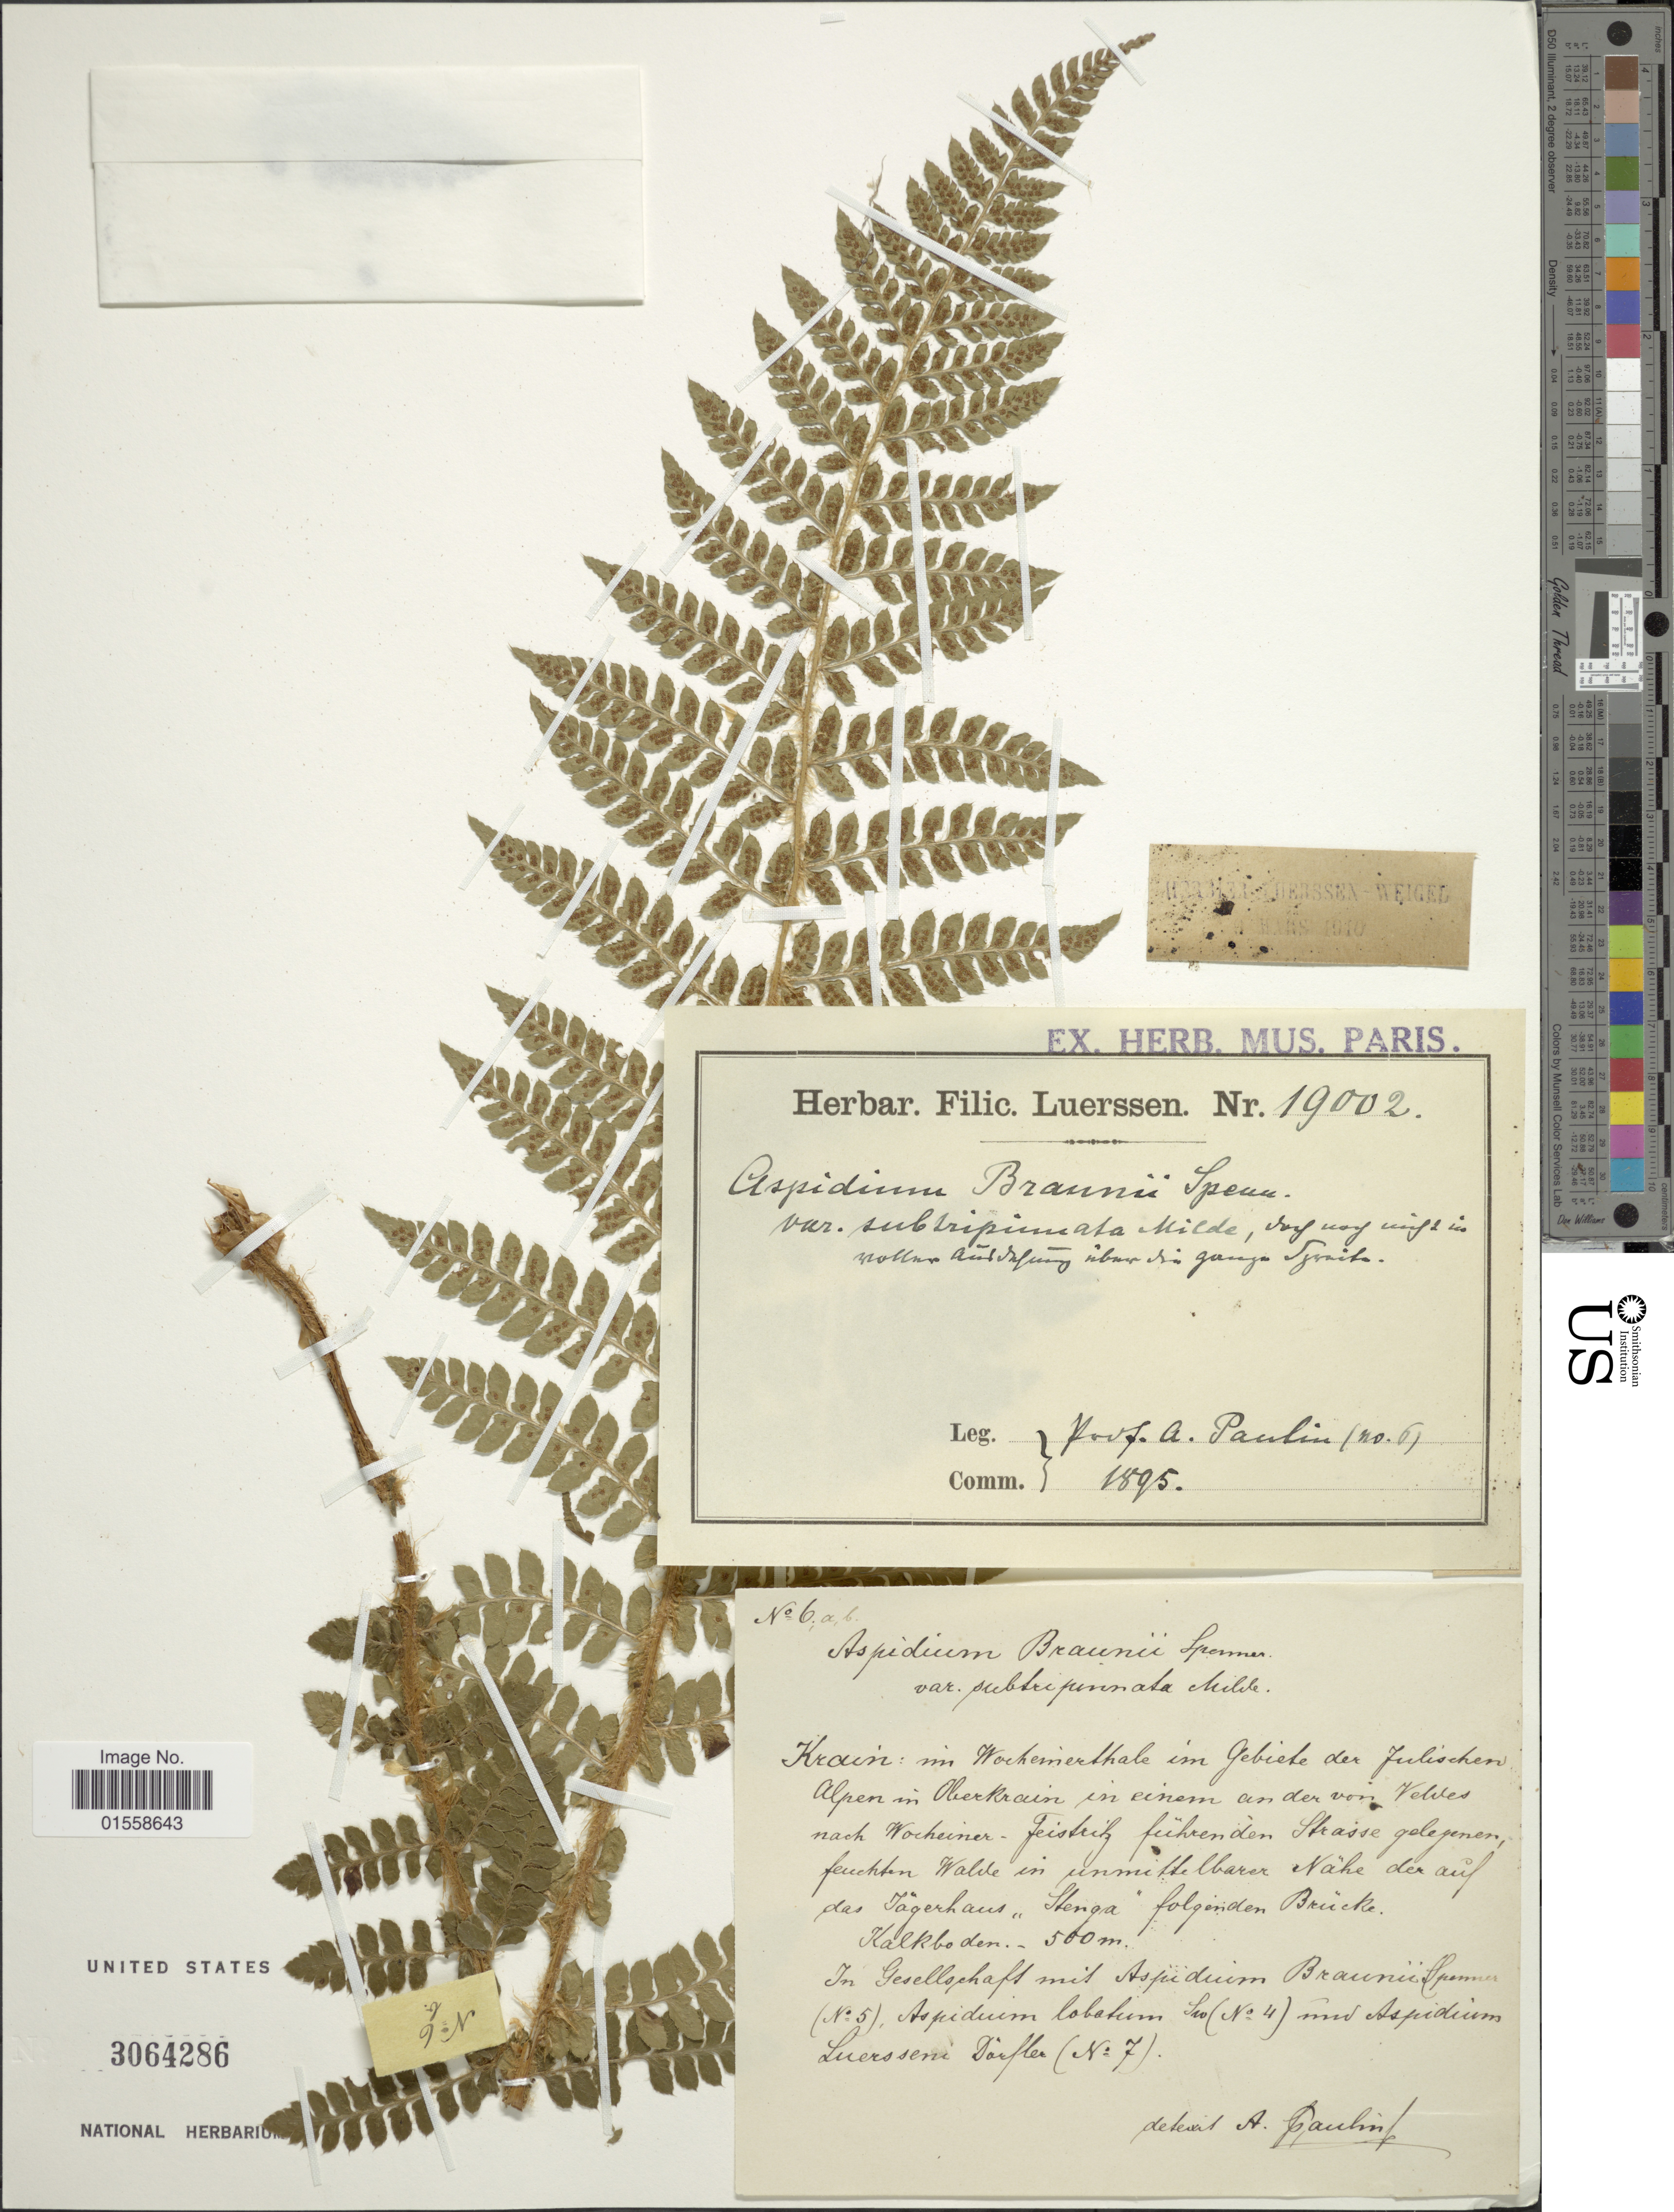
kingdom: Plantae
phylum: Tracheophyta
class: Polypodiopsida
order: Polypodiales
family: Dryopteridaceae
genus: Polystichum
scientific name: Polystichum braunii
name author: (Spenn.) Fée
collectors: -. Paulin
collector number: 6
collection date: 1895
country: Slovenia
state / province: Bohinj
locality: Krain: im Wocheinerthale im Gebiede der Julischen Alpen in Oberkrain in einem an der von Veldes nach Wocheiner -Feistritz fuchren den Strasse gelegenen, feuchten Walde in unmittelbarer Nahe der auf das Jagerhaus "Stenga" Folgenden Bricke. [interpreted]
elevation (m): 500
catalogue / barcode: US 3064286